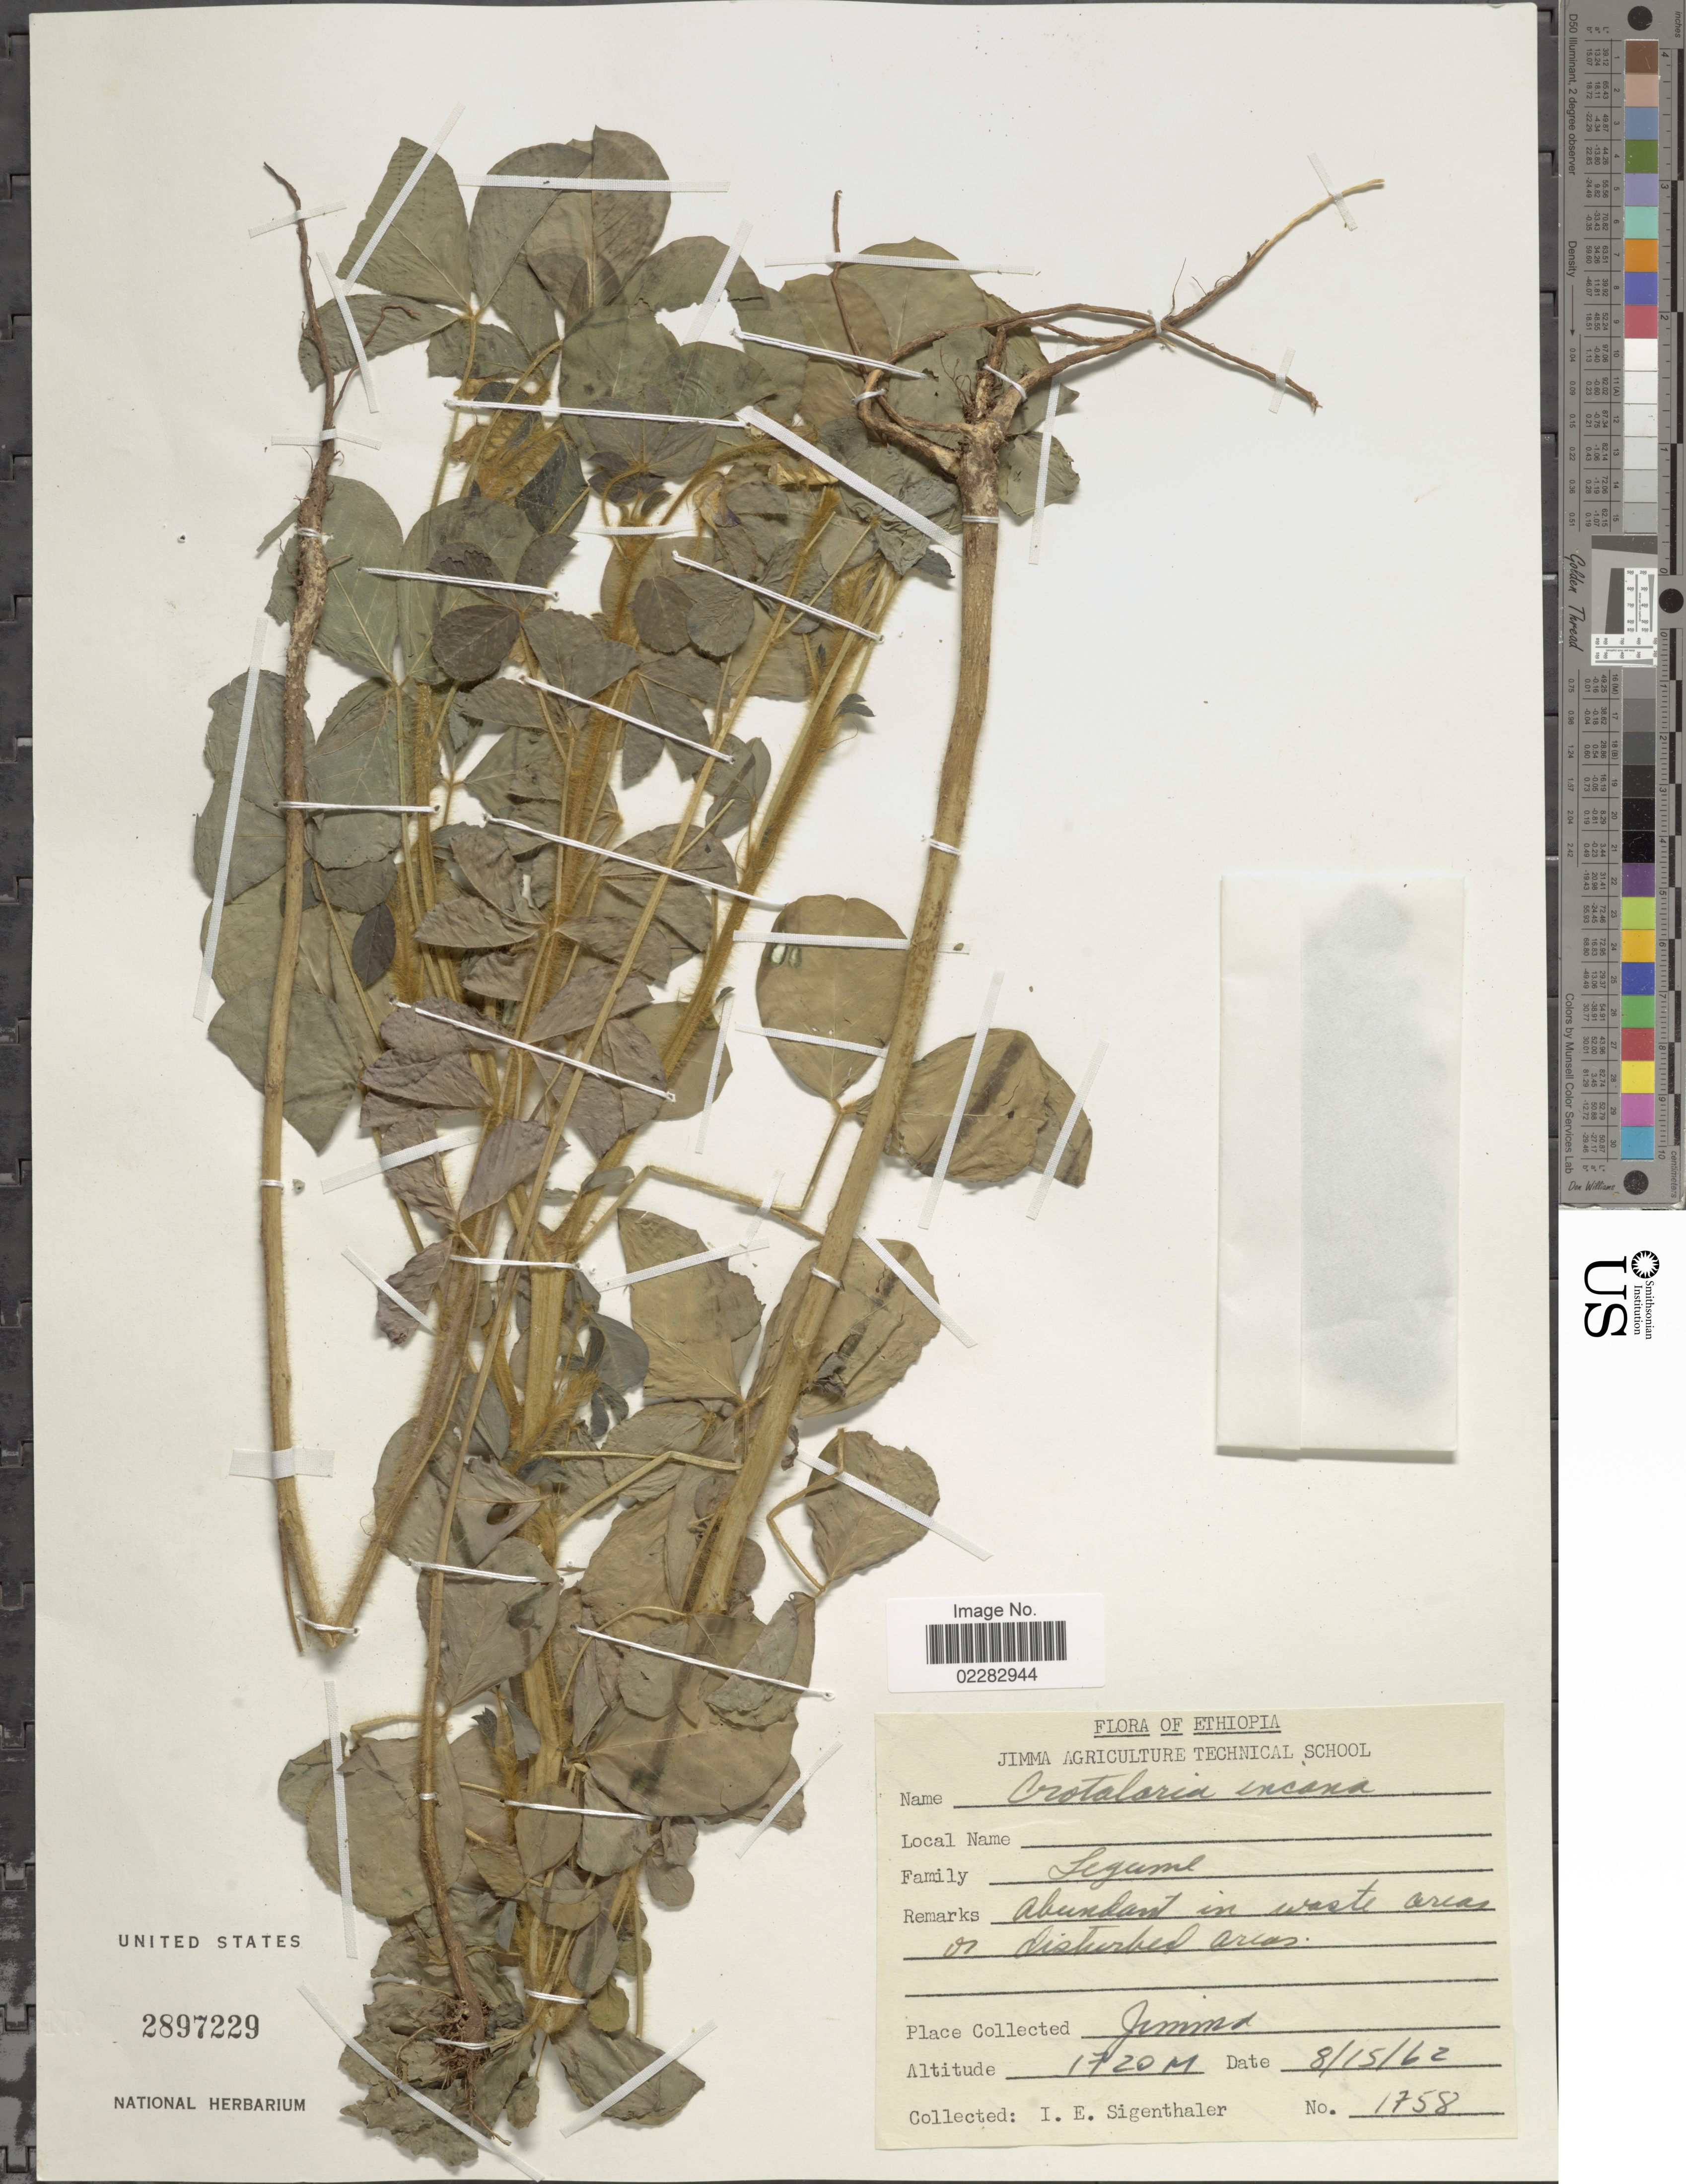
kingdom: Plantae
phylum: Tracheophyta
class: Magnoliopsida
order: Fabales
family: Fabaceae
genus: Crotalaria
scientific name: Crotalaria incana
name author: L.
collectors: I. Sigenthaler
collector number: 1758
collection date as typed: Transcribed d/m/y: 15/8/62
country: Ethiopia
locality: Abundant in waste areas or disturbed areas, Jimma.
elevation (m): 1720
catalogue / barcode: US 2897229